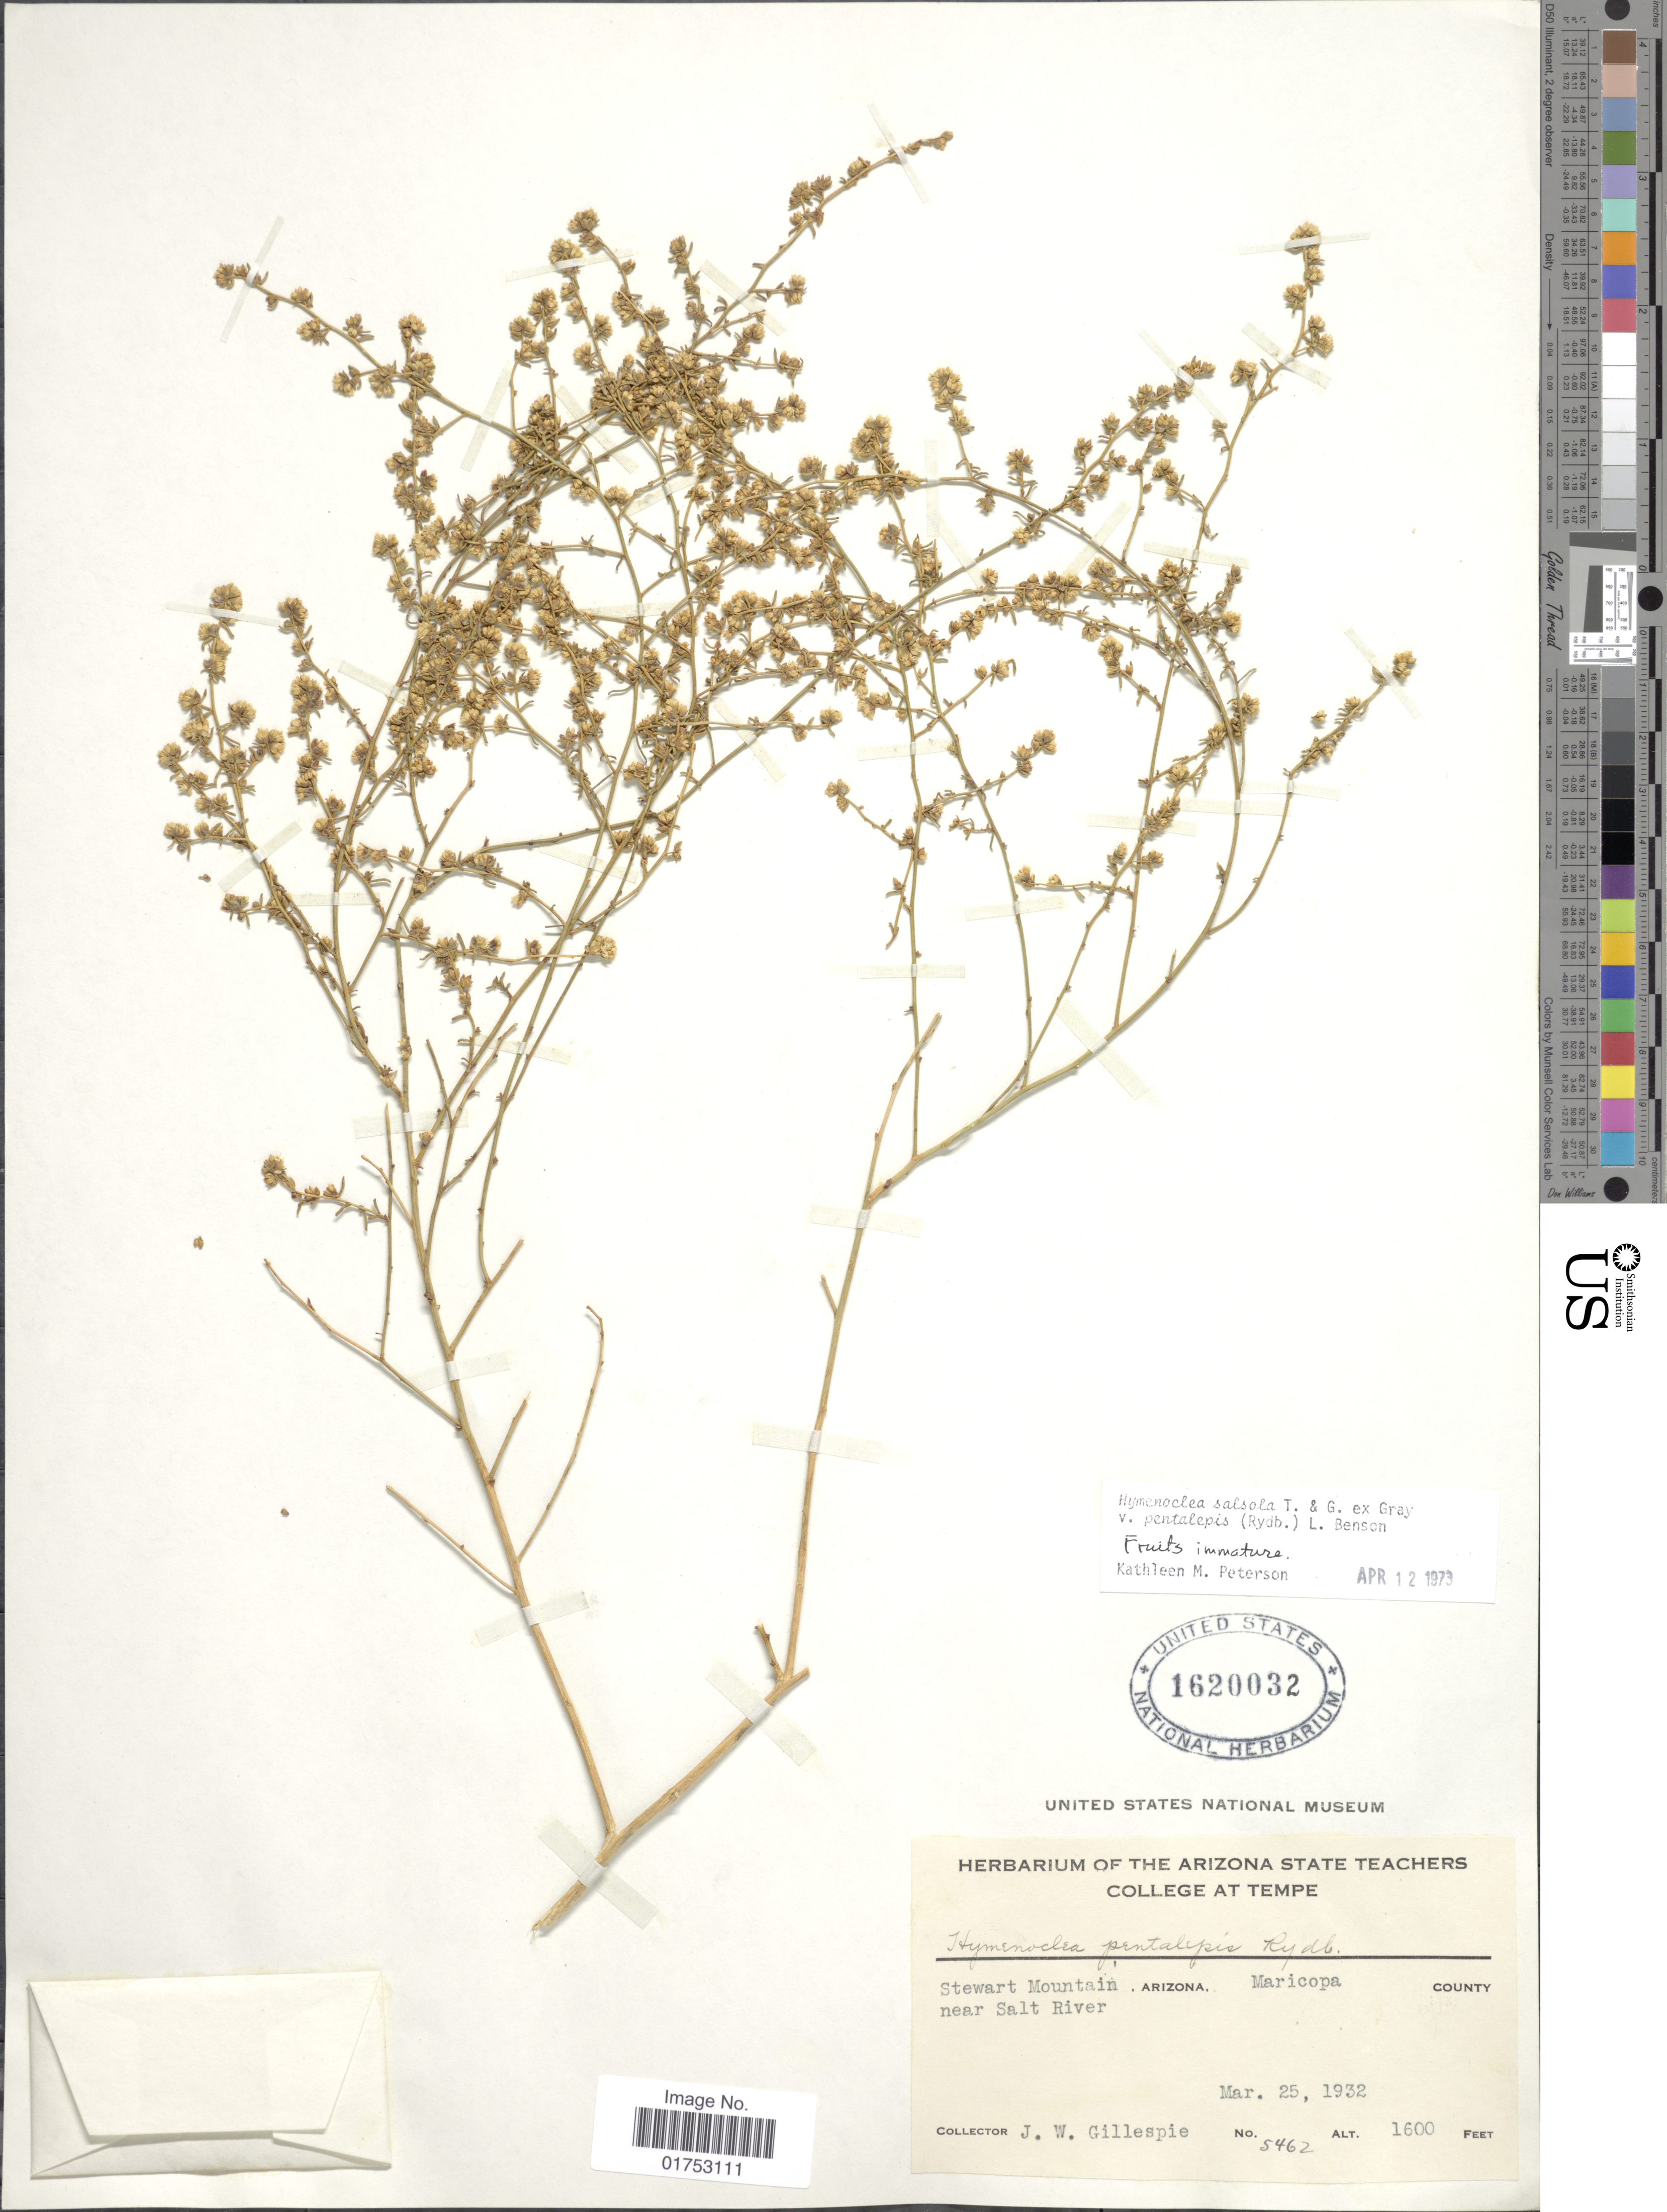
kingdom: Plantae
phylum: Tracheophyta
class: Magnoliopsida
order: Asterales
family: Asteraceae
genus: Hymenoclea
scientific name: Hymenoclea salsola var. pentalepis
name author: (Rydb.) L.D. Benson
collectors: J. W. Gillespie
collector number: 5462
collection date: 1932-03-25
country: United States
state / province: Arizona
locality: Stewart Mountain, Maricopa County, near Salt River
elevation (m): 488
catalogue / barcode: US 1620032